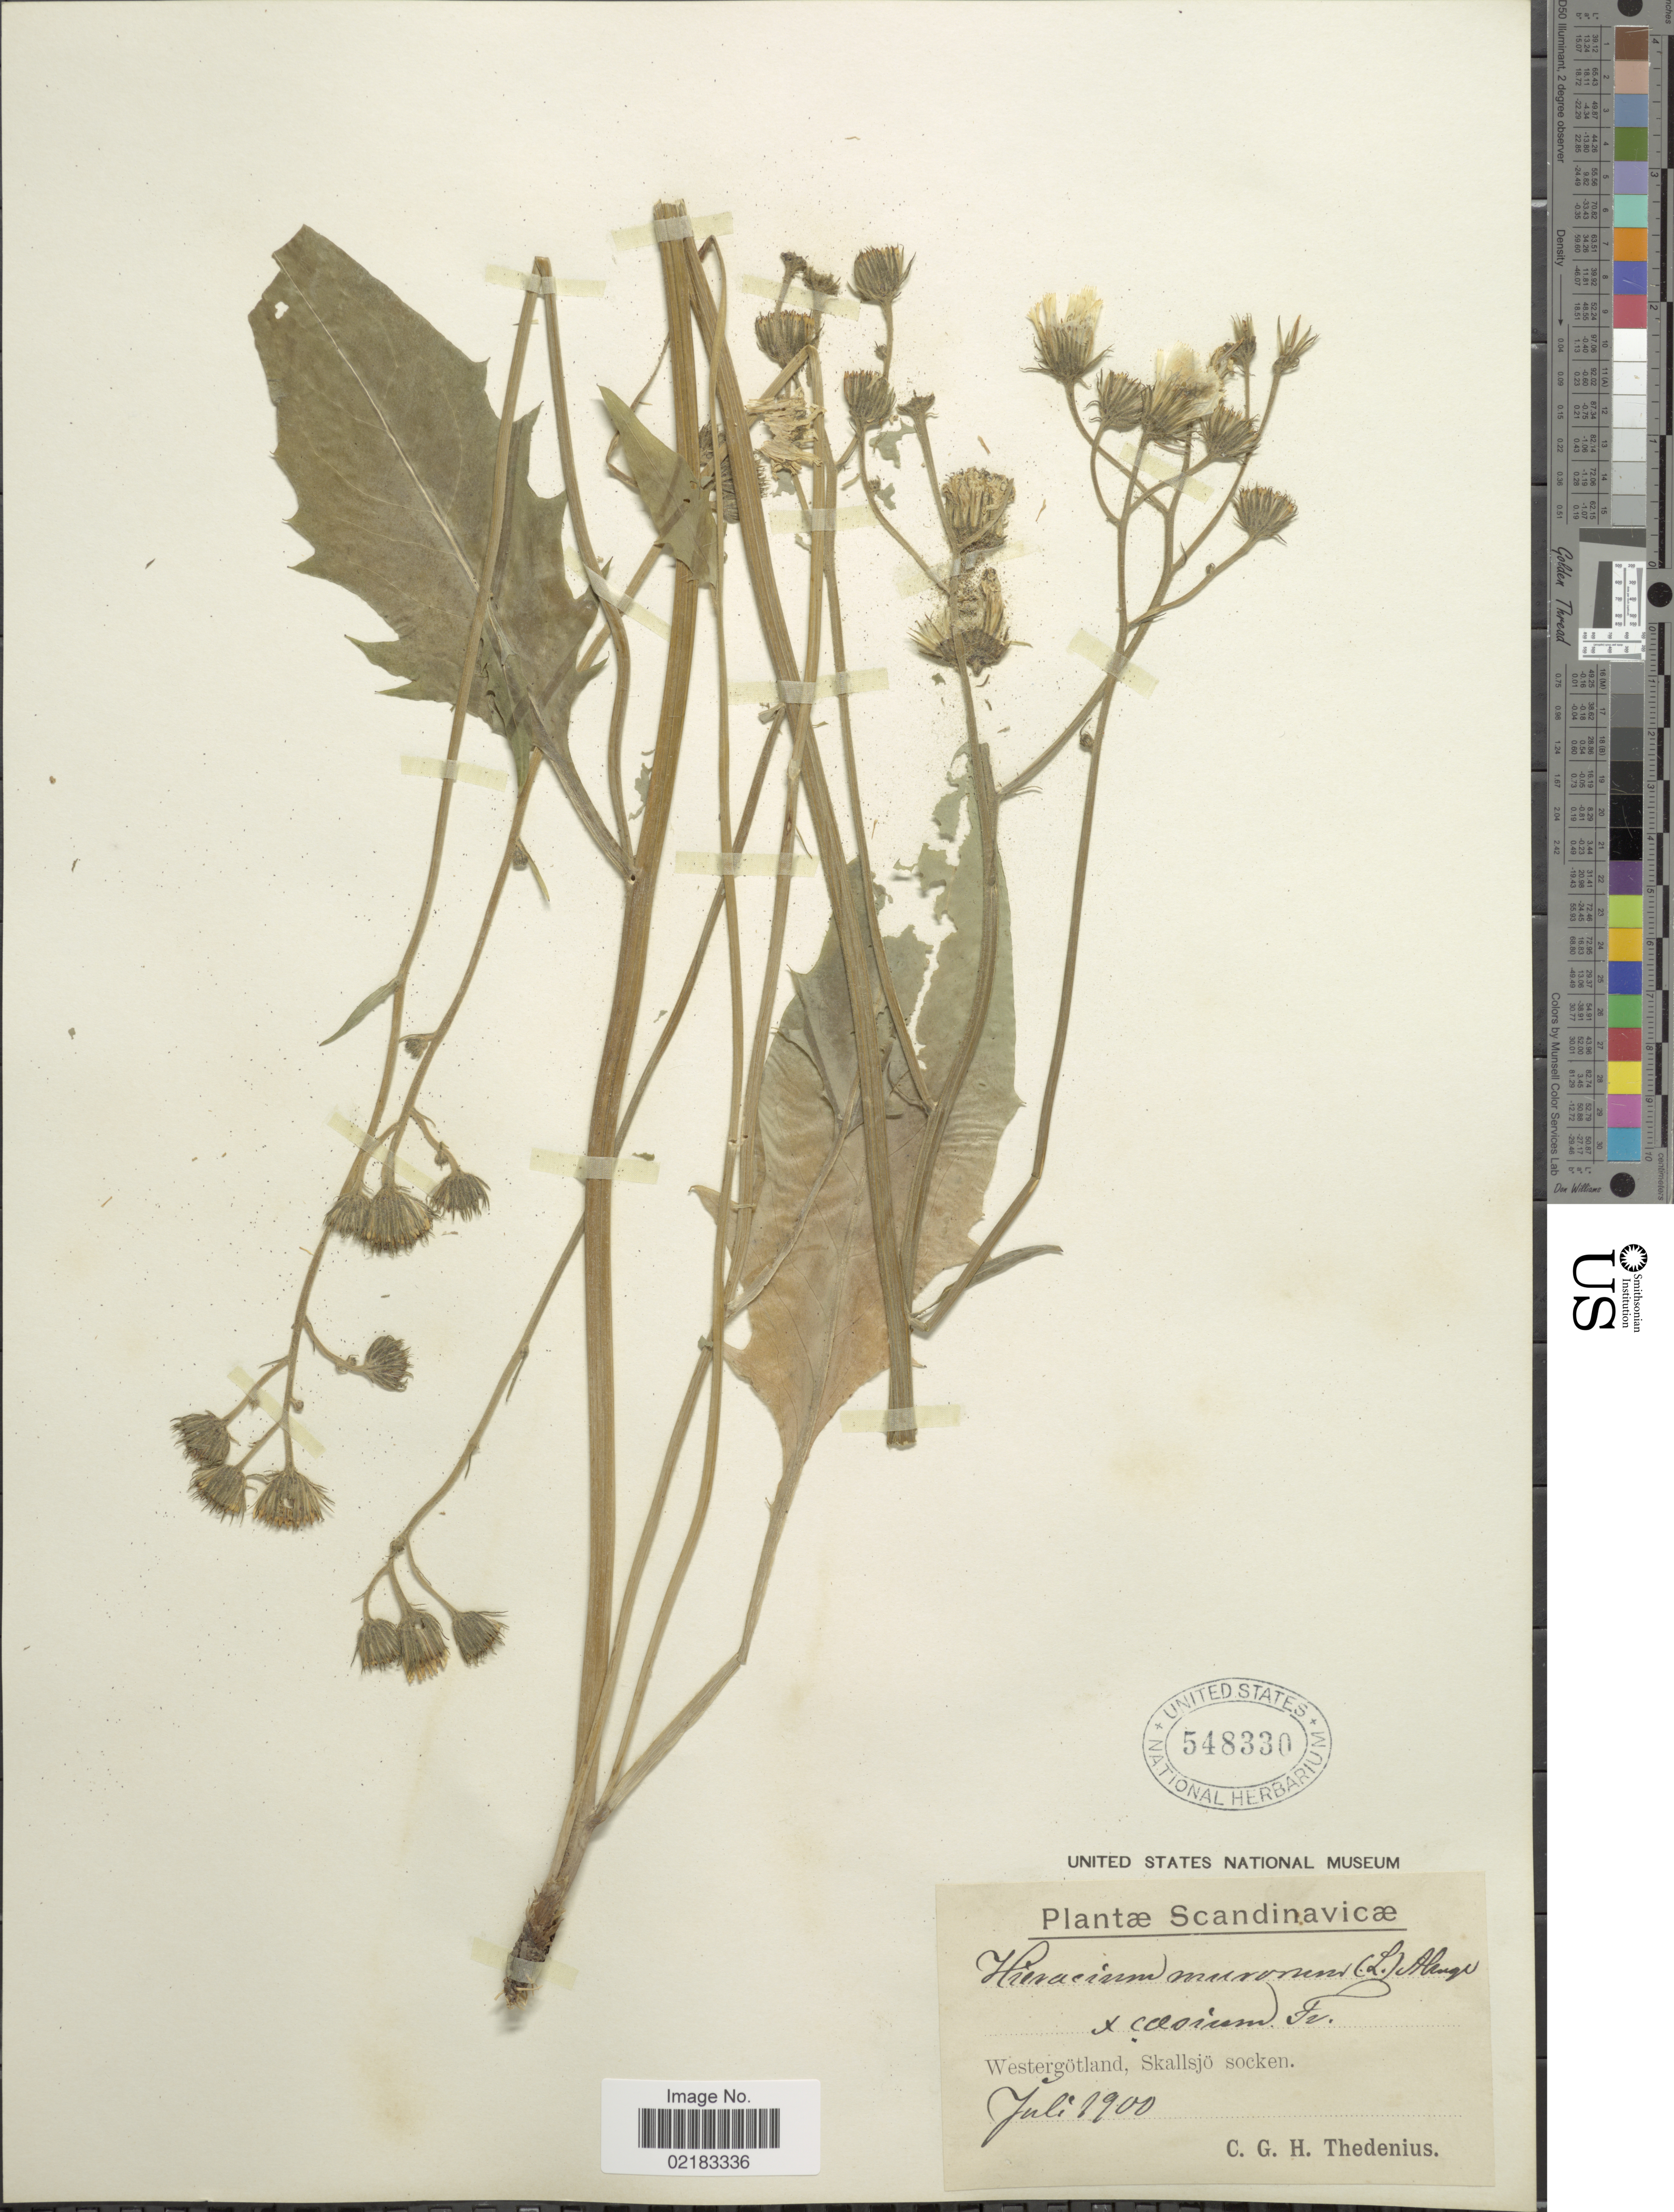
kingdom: Plantae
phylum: Tracheophyta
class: Magnoliopsida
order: Asterales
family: Asteraceae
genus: Hieracium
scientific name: Hieracium murorum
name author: L.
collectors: C. Thedenius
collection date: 1900-07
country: Sweden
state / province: Västra Götaland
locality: Sacndinavicae: Westergotland, Skallsjo socken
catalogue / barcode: US 548330